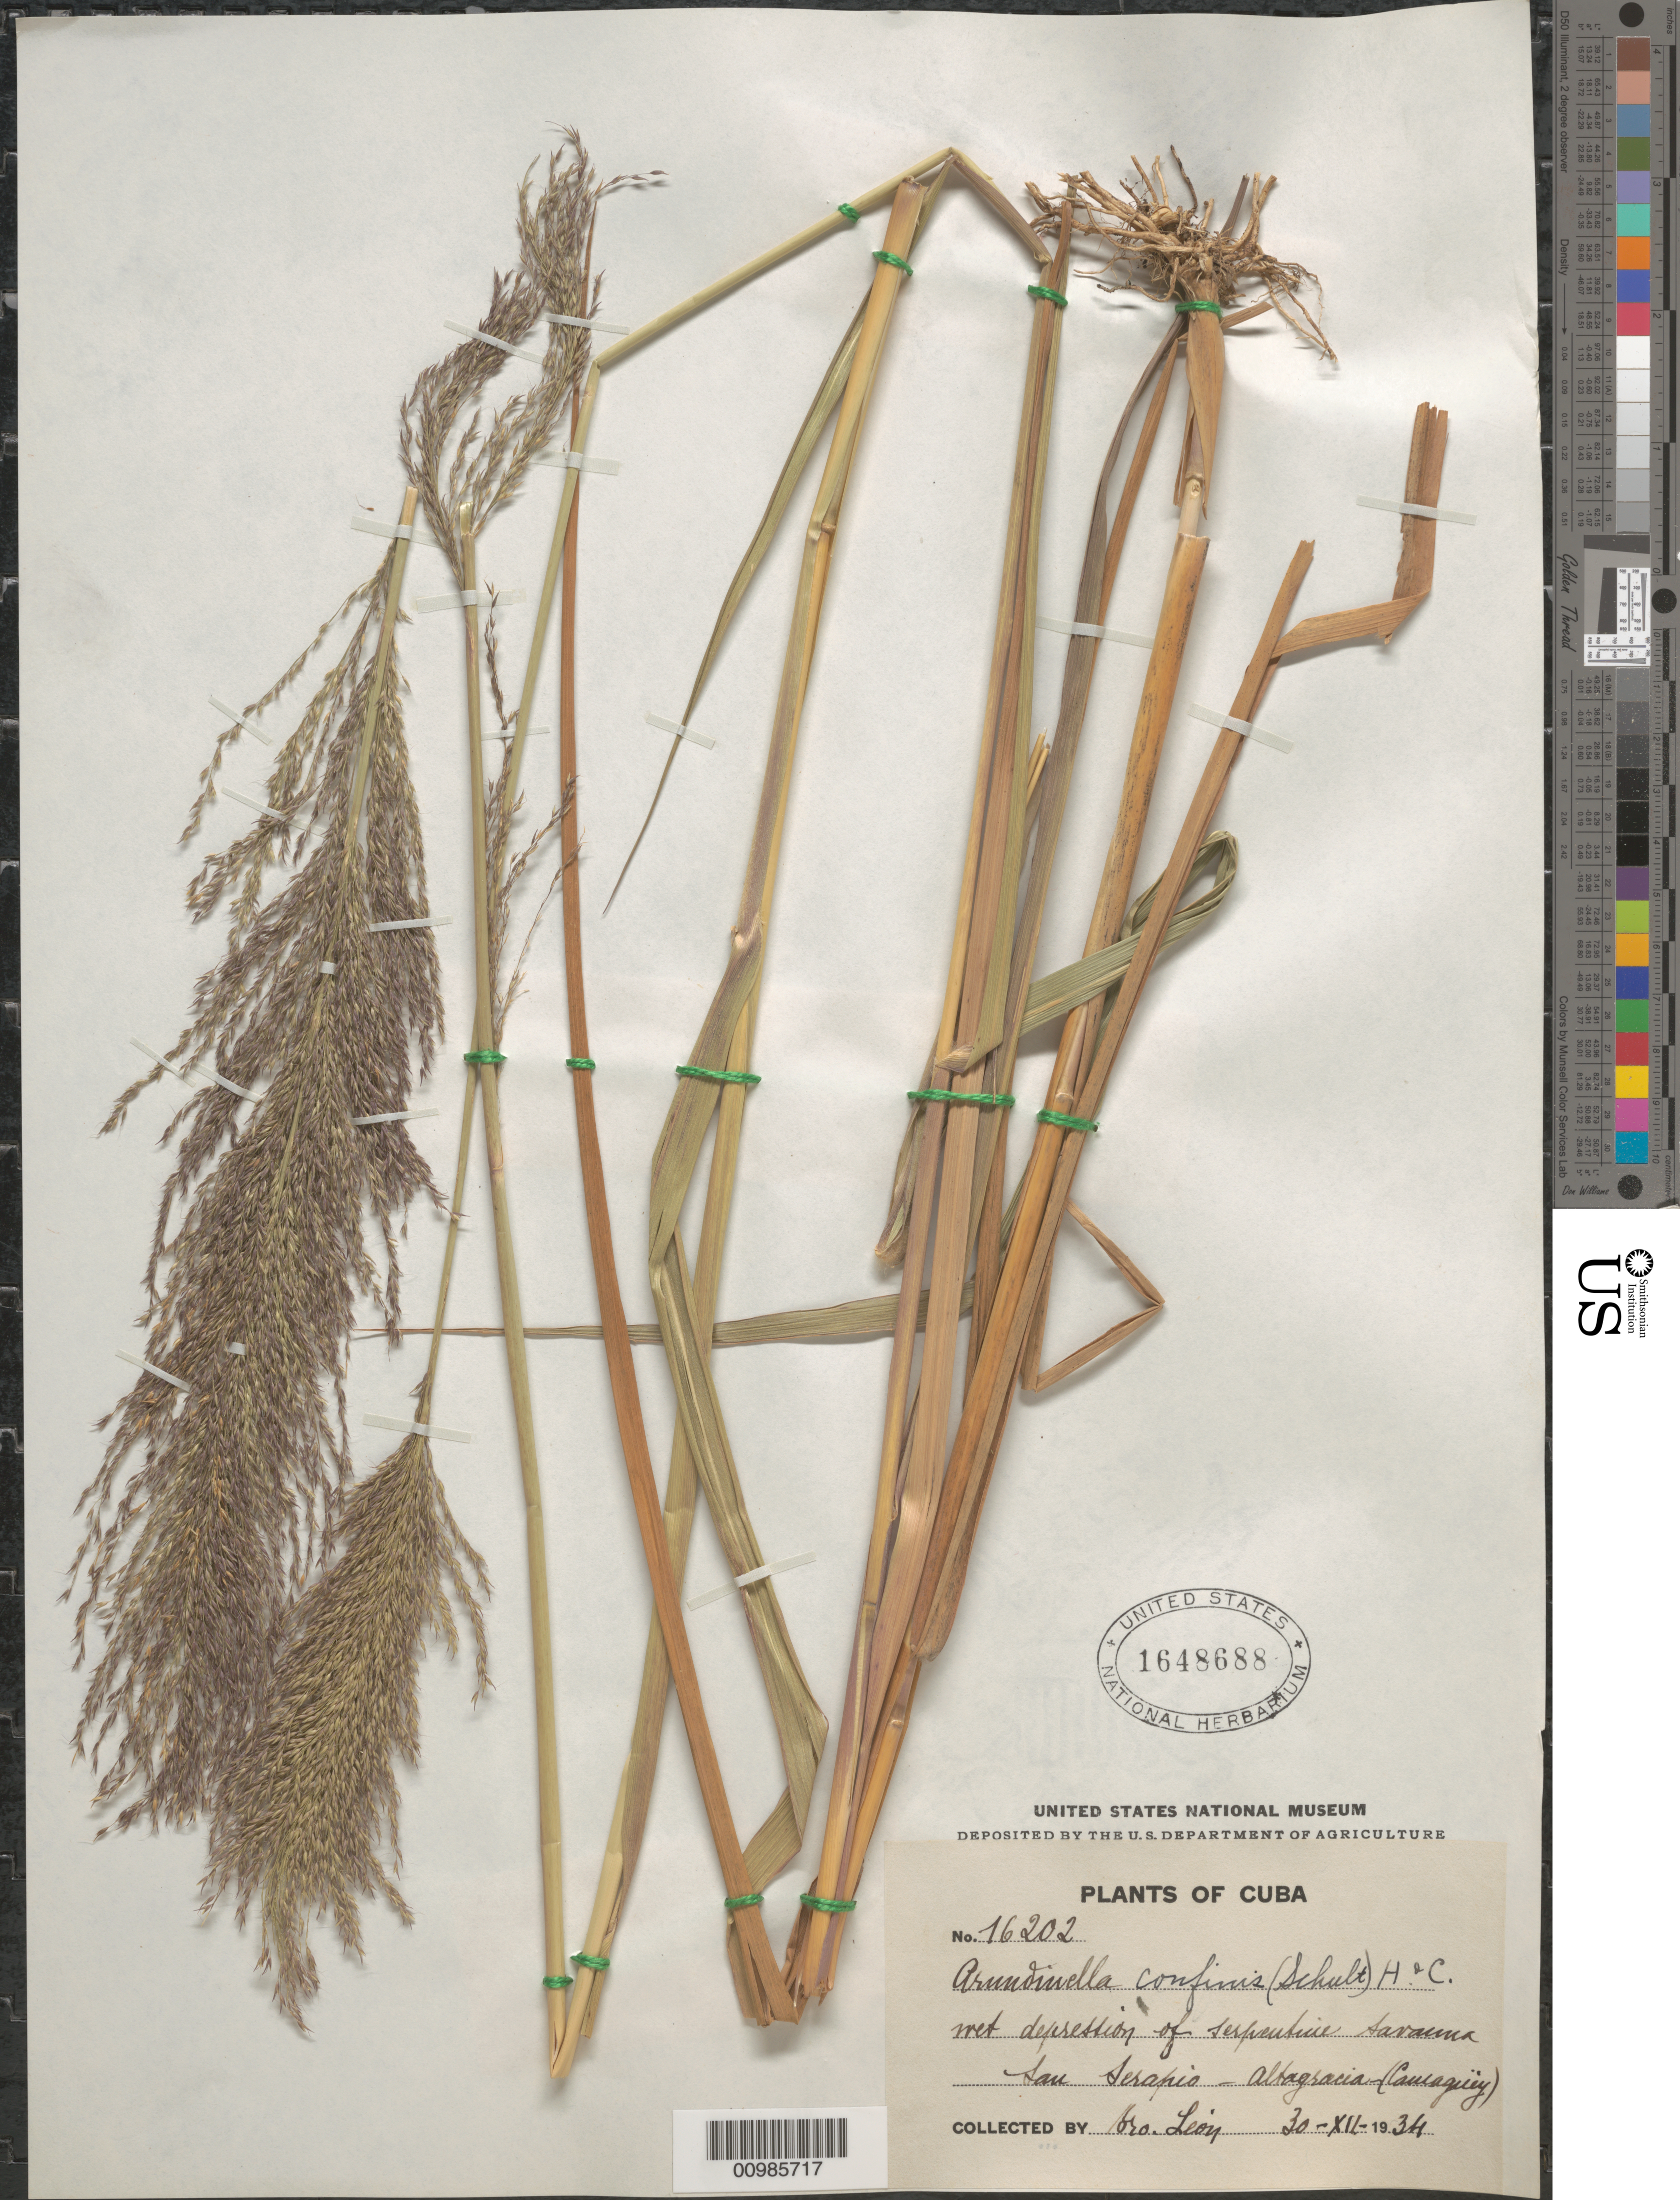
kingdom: Plantae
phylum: Tracheophyta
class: Liliopsida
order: Poales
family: Poaceae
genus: Arundinella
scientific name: Arundinella hispida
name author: (Humb. & Bonpl. ex Willd.) Kuntze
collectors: Bro. León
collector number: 16202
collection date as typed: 30 Dec 1934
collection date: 1934-12-30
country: Cuba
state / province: Camagüey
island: Cuba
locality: San Serapio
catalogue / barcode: US 1648688